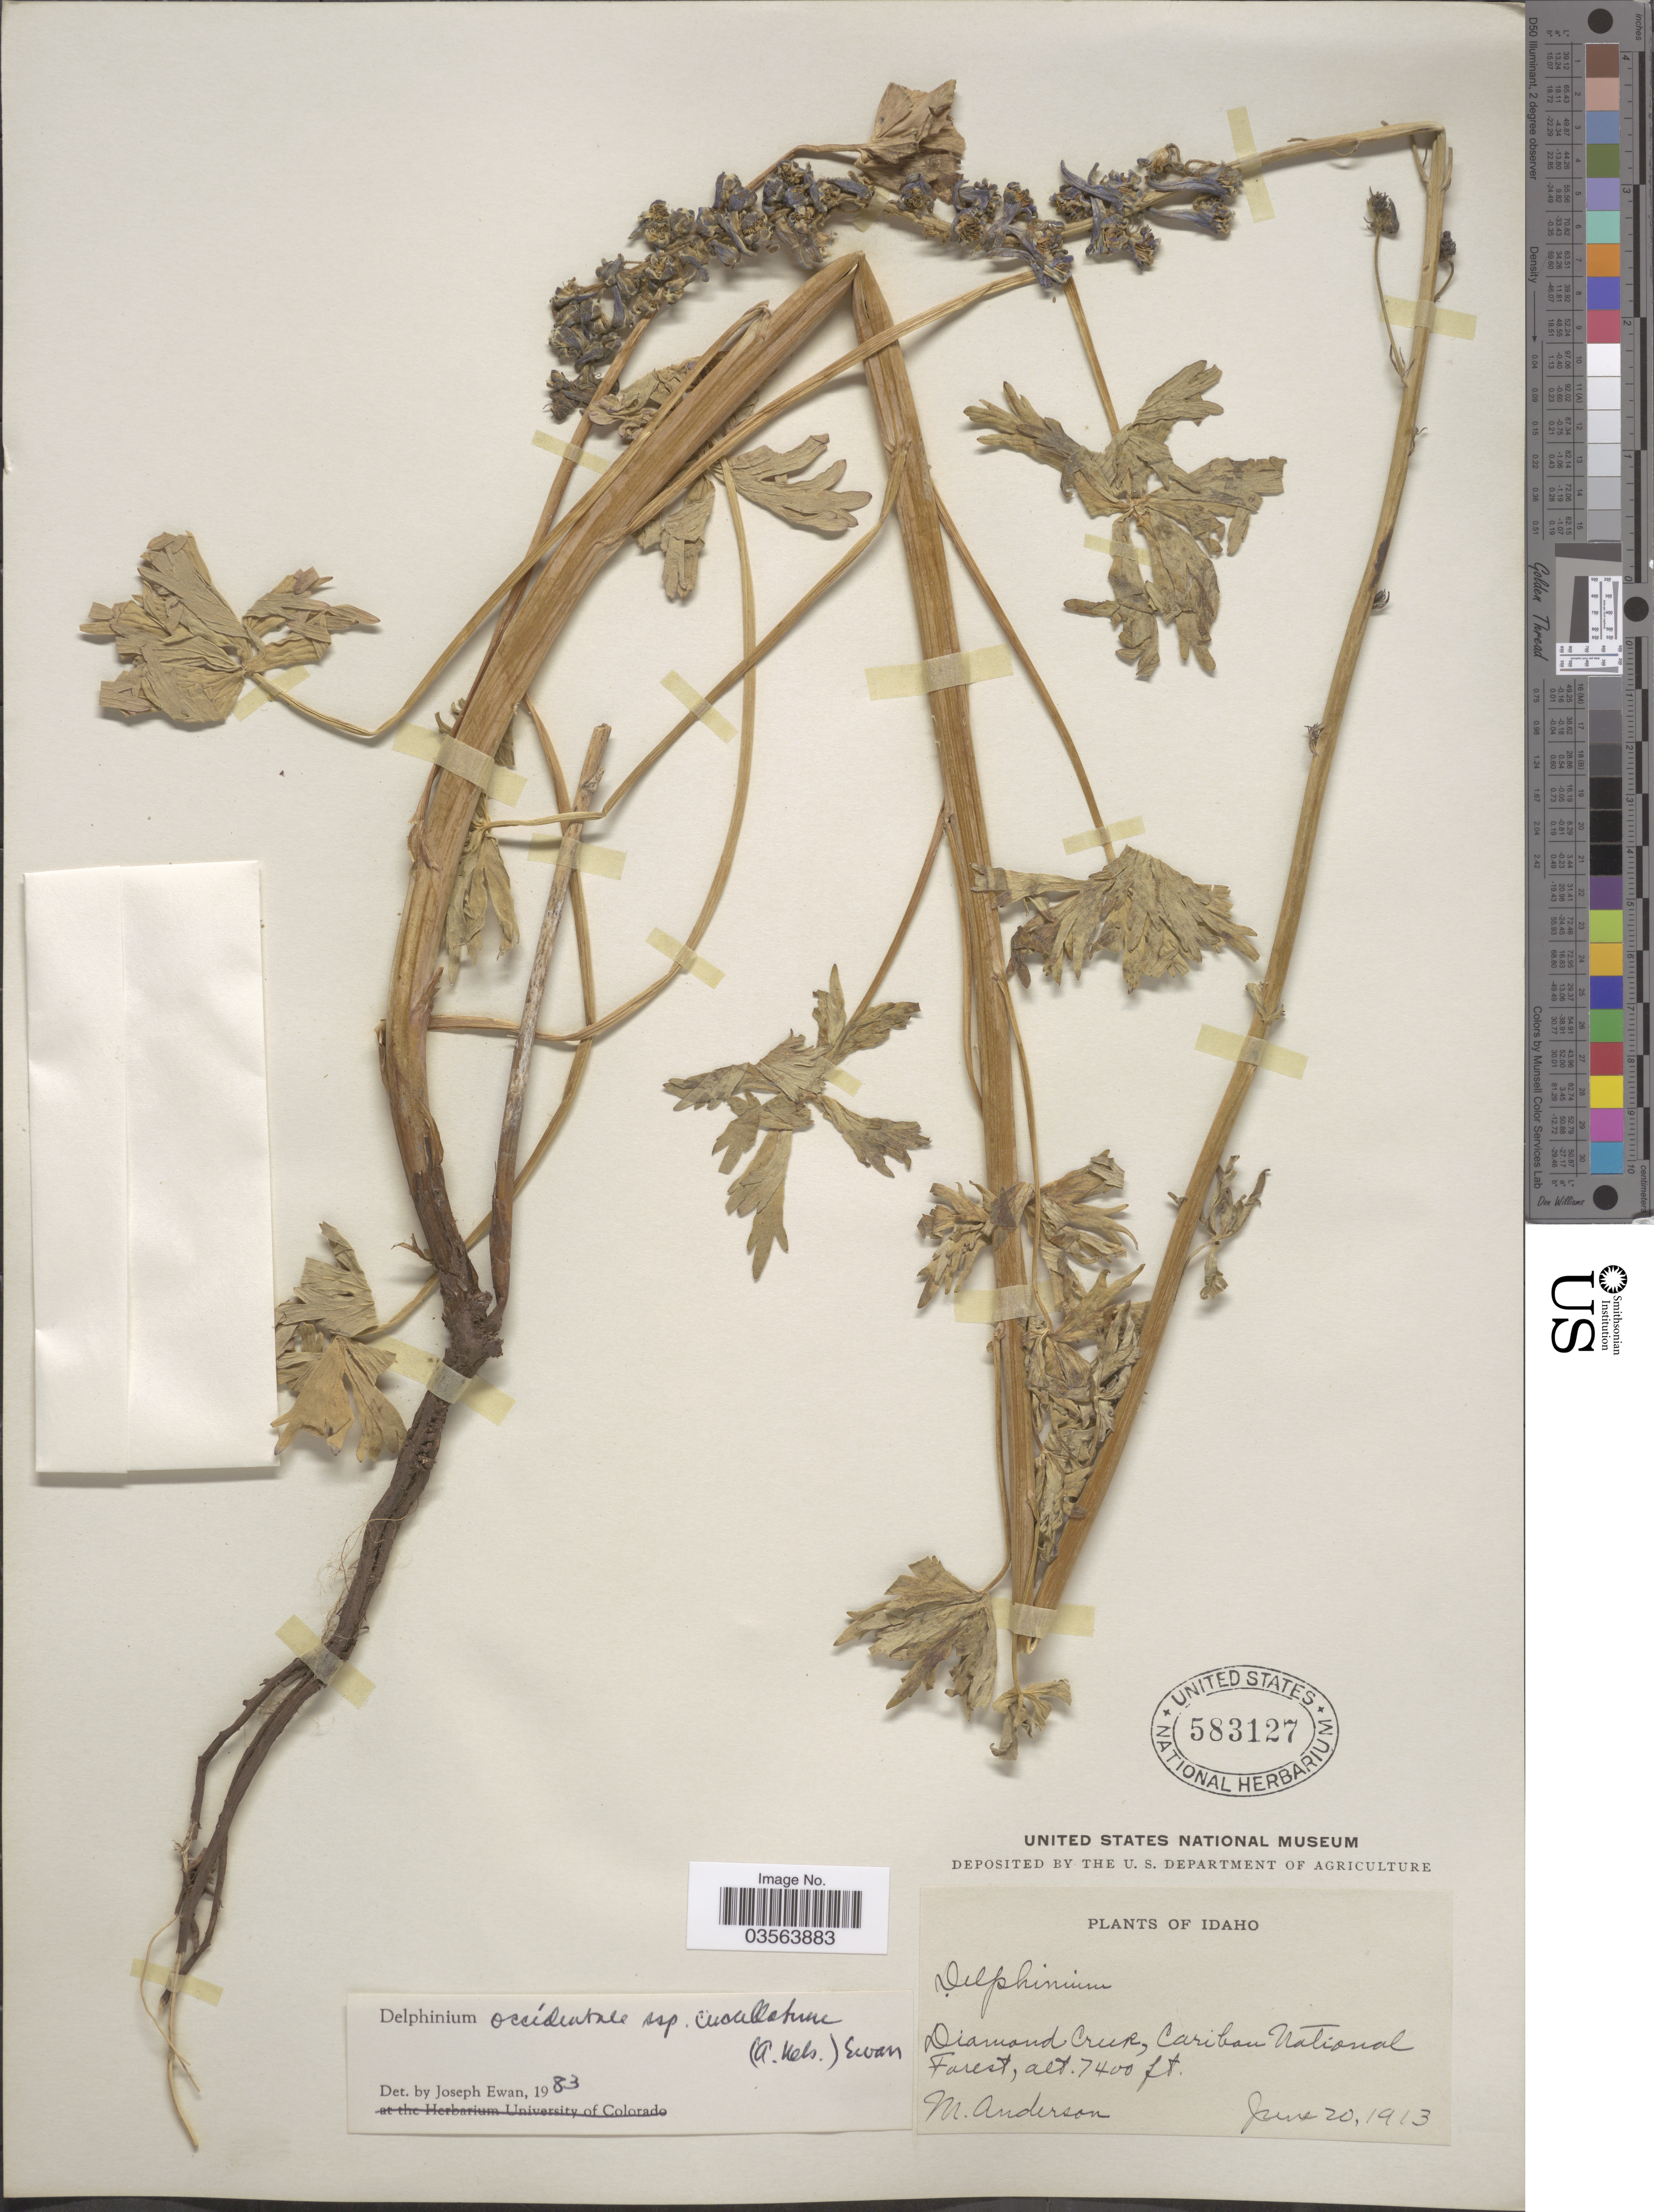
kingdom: Plantae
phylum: Tracheophyta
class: Magnoliopsida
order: Ranunculales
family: Ranunculaceae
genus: Delphinium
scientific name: Delphinium x occidentale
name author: (S. Watson) S. Watson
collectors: M. Anderson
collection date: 1913-06-20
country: United States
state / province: Idaho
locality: Diamond Creek, Caribou National Forest.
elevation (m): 2256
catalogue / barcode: US 583127